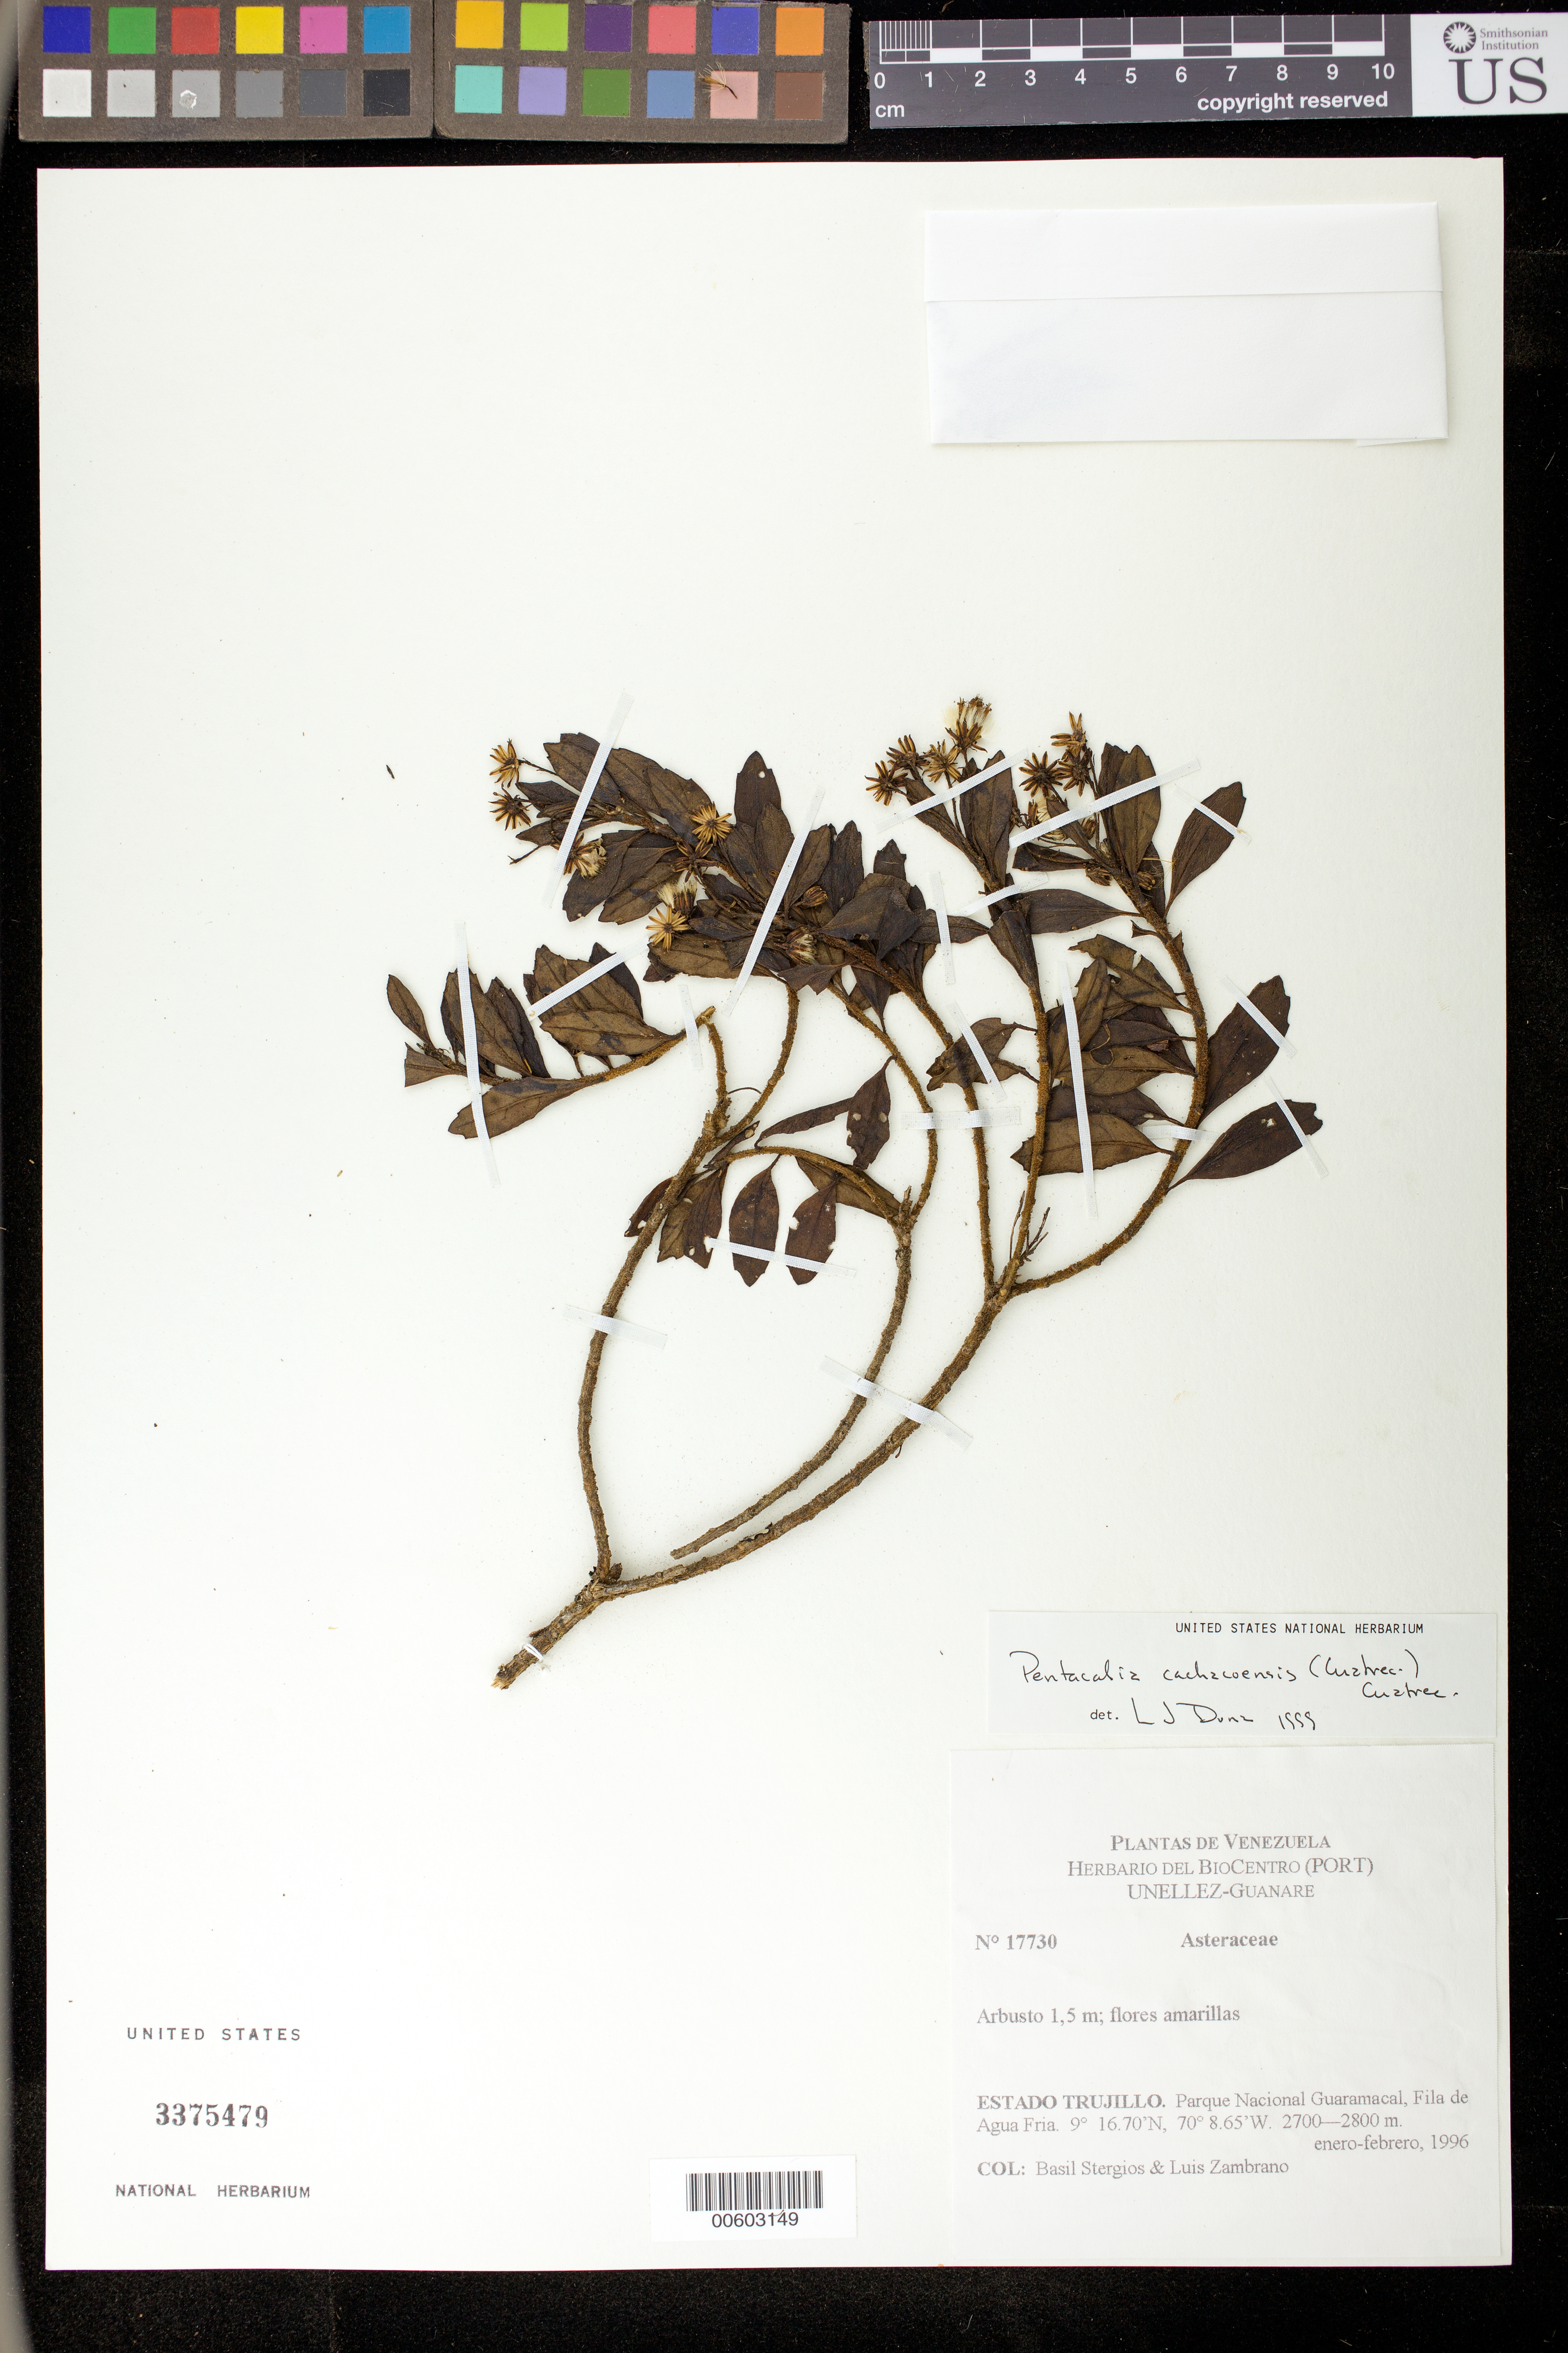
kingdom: Plantae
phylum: Tracheophyta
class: Magnoliopsida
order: Asterales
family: Asteraceae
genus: Pentacalia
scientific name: Pentacalia cachacoensis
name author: (Cuatrec.) Cuatrec.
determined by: Dorr, L. J., (BOT), Smithsonian Institution - National Museum of Natural History (UNITED STATES)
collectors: B. G. Stergios & L. Zambrano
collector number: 17730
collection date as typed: Jan 1996 to -- Feb 1996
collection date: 1996-01/1996-02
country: Venezuela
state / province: Trujillo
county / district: Boconó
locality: Parque Nacional Guaramacal, Fila de Agua Fria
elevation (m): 2700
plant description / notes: PORT, US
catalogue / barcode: US 3375479